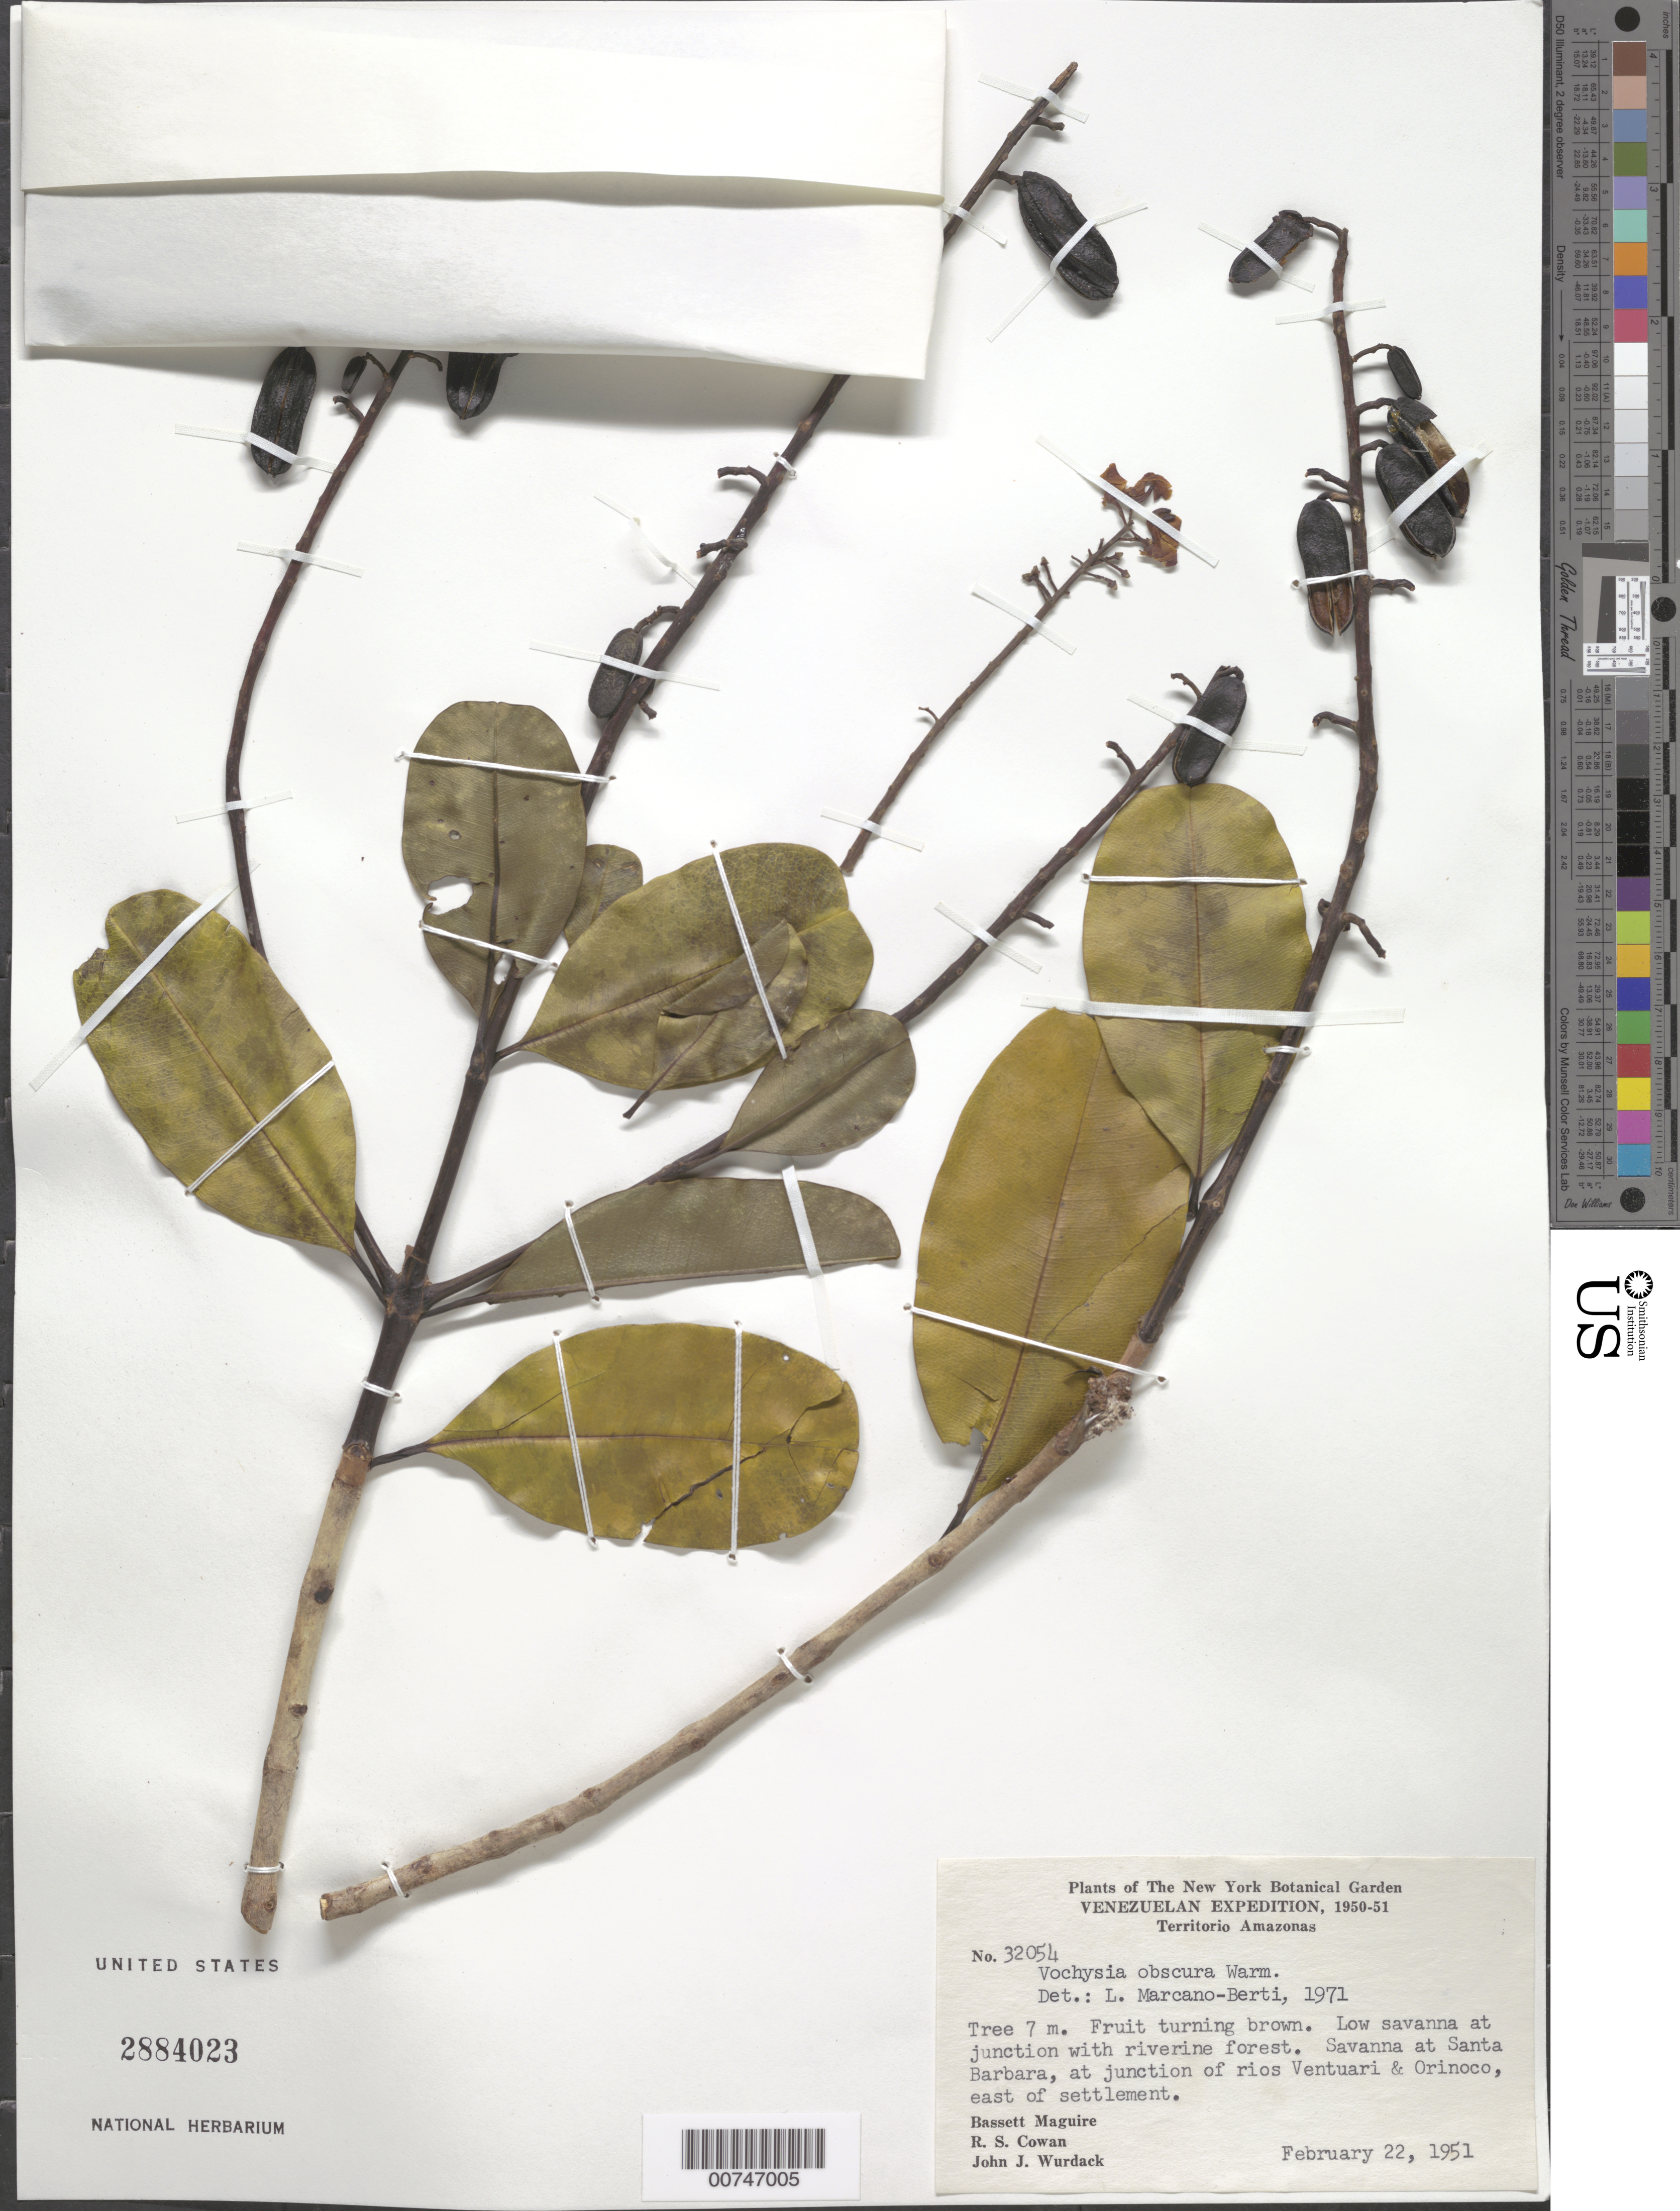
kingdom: Plantae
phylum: Tracheophyta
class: Magnoliopsida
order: Myrtales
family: Vochysiaceae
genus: Vochysia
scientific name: Vochysia obscura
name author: Warm.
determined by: Marcano-Berti, L.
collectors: B. Maguire, J. J. Wurdack & J. H. Cowan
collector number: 32054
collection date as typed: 22-Feb-51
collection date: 1951-02-22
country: Venezuela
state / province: Amazonas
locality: Santa Barbara Savanna, junction of Ríos Ventuari & Orinoco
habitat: Low savanna at junct. with riverine forest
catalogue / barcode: US 2884023